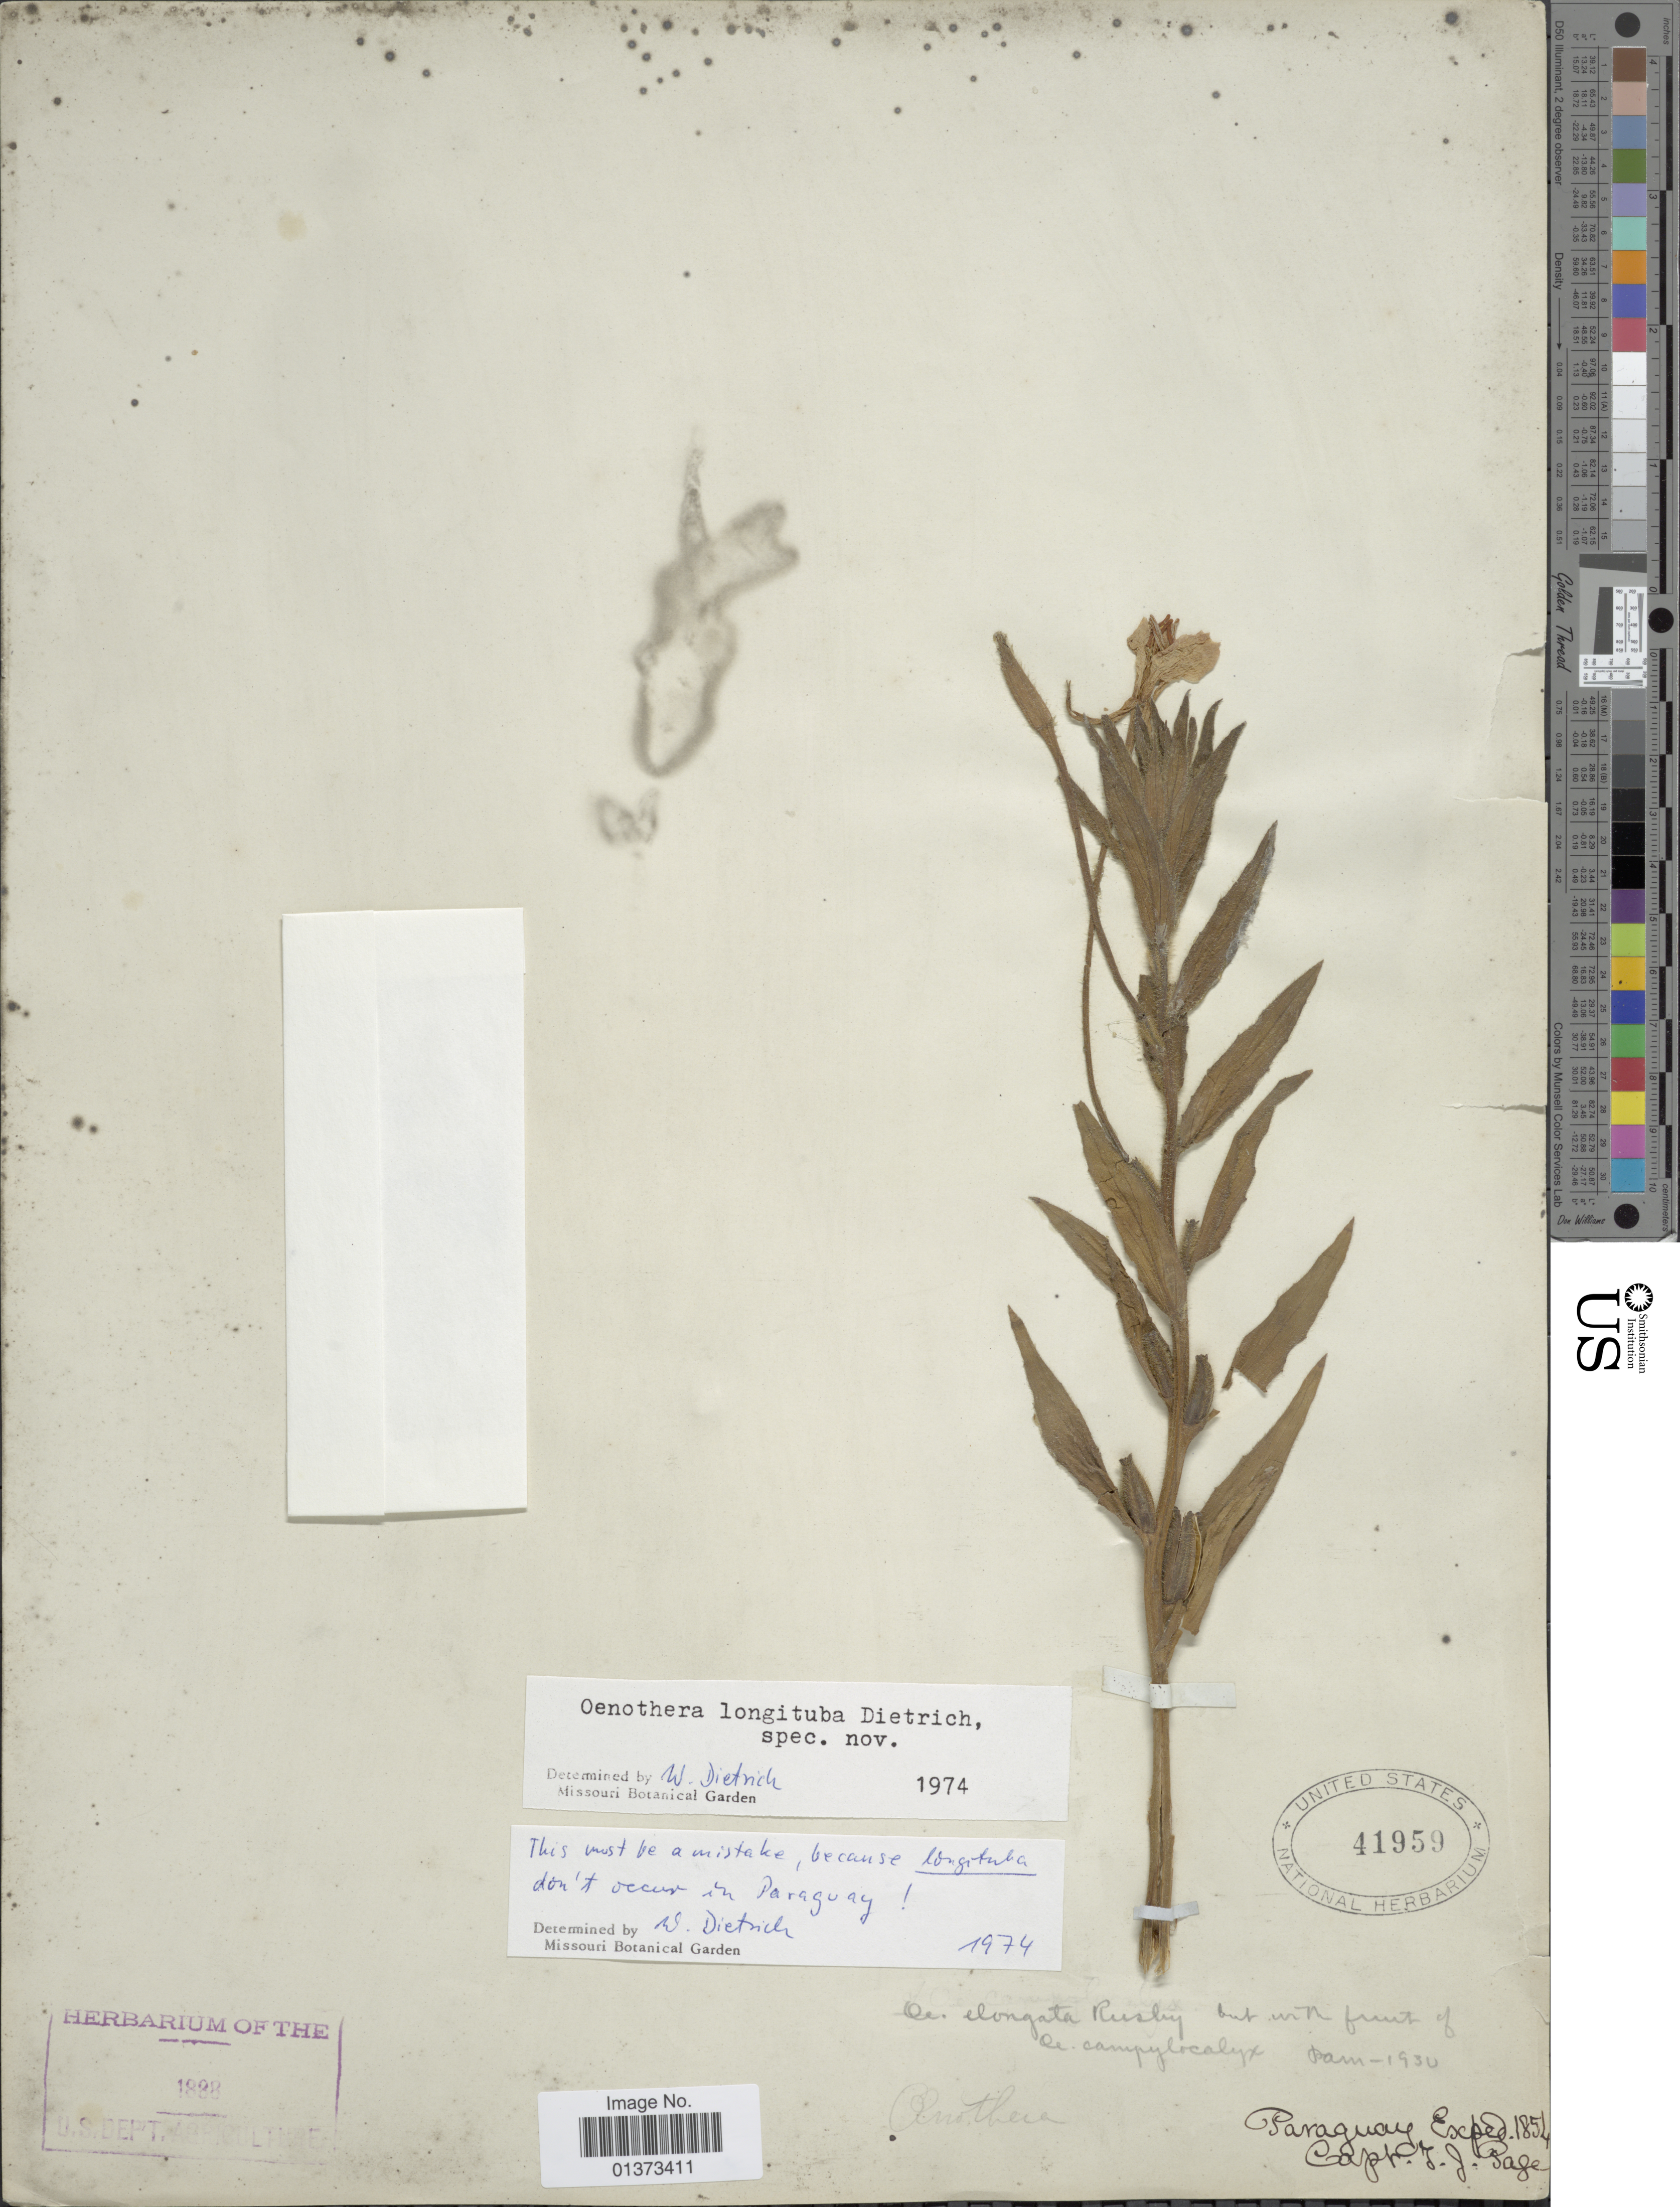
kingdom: Plantae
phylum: Tracheophyta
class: Magnoliopsida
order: Myrtales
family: Onagraceae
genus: Oenothera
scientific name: Oenothera longituba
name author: W. Dietr.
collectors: J. Page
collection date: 1854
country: Paraguay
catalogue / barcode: US 41959